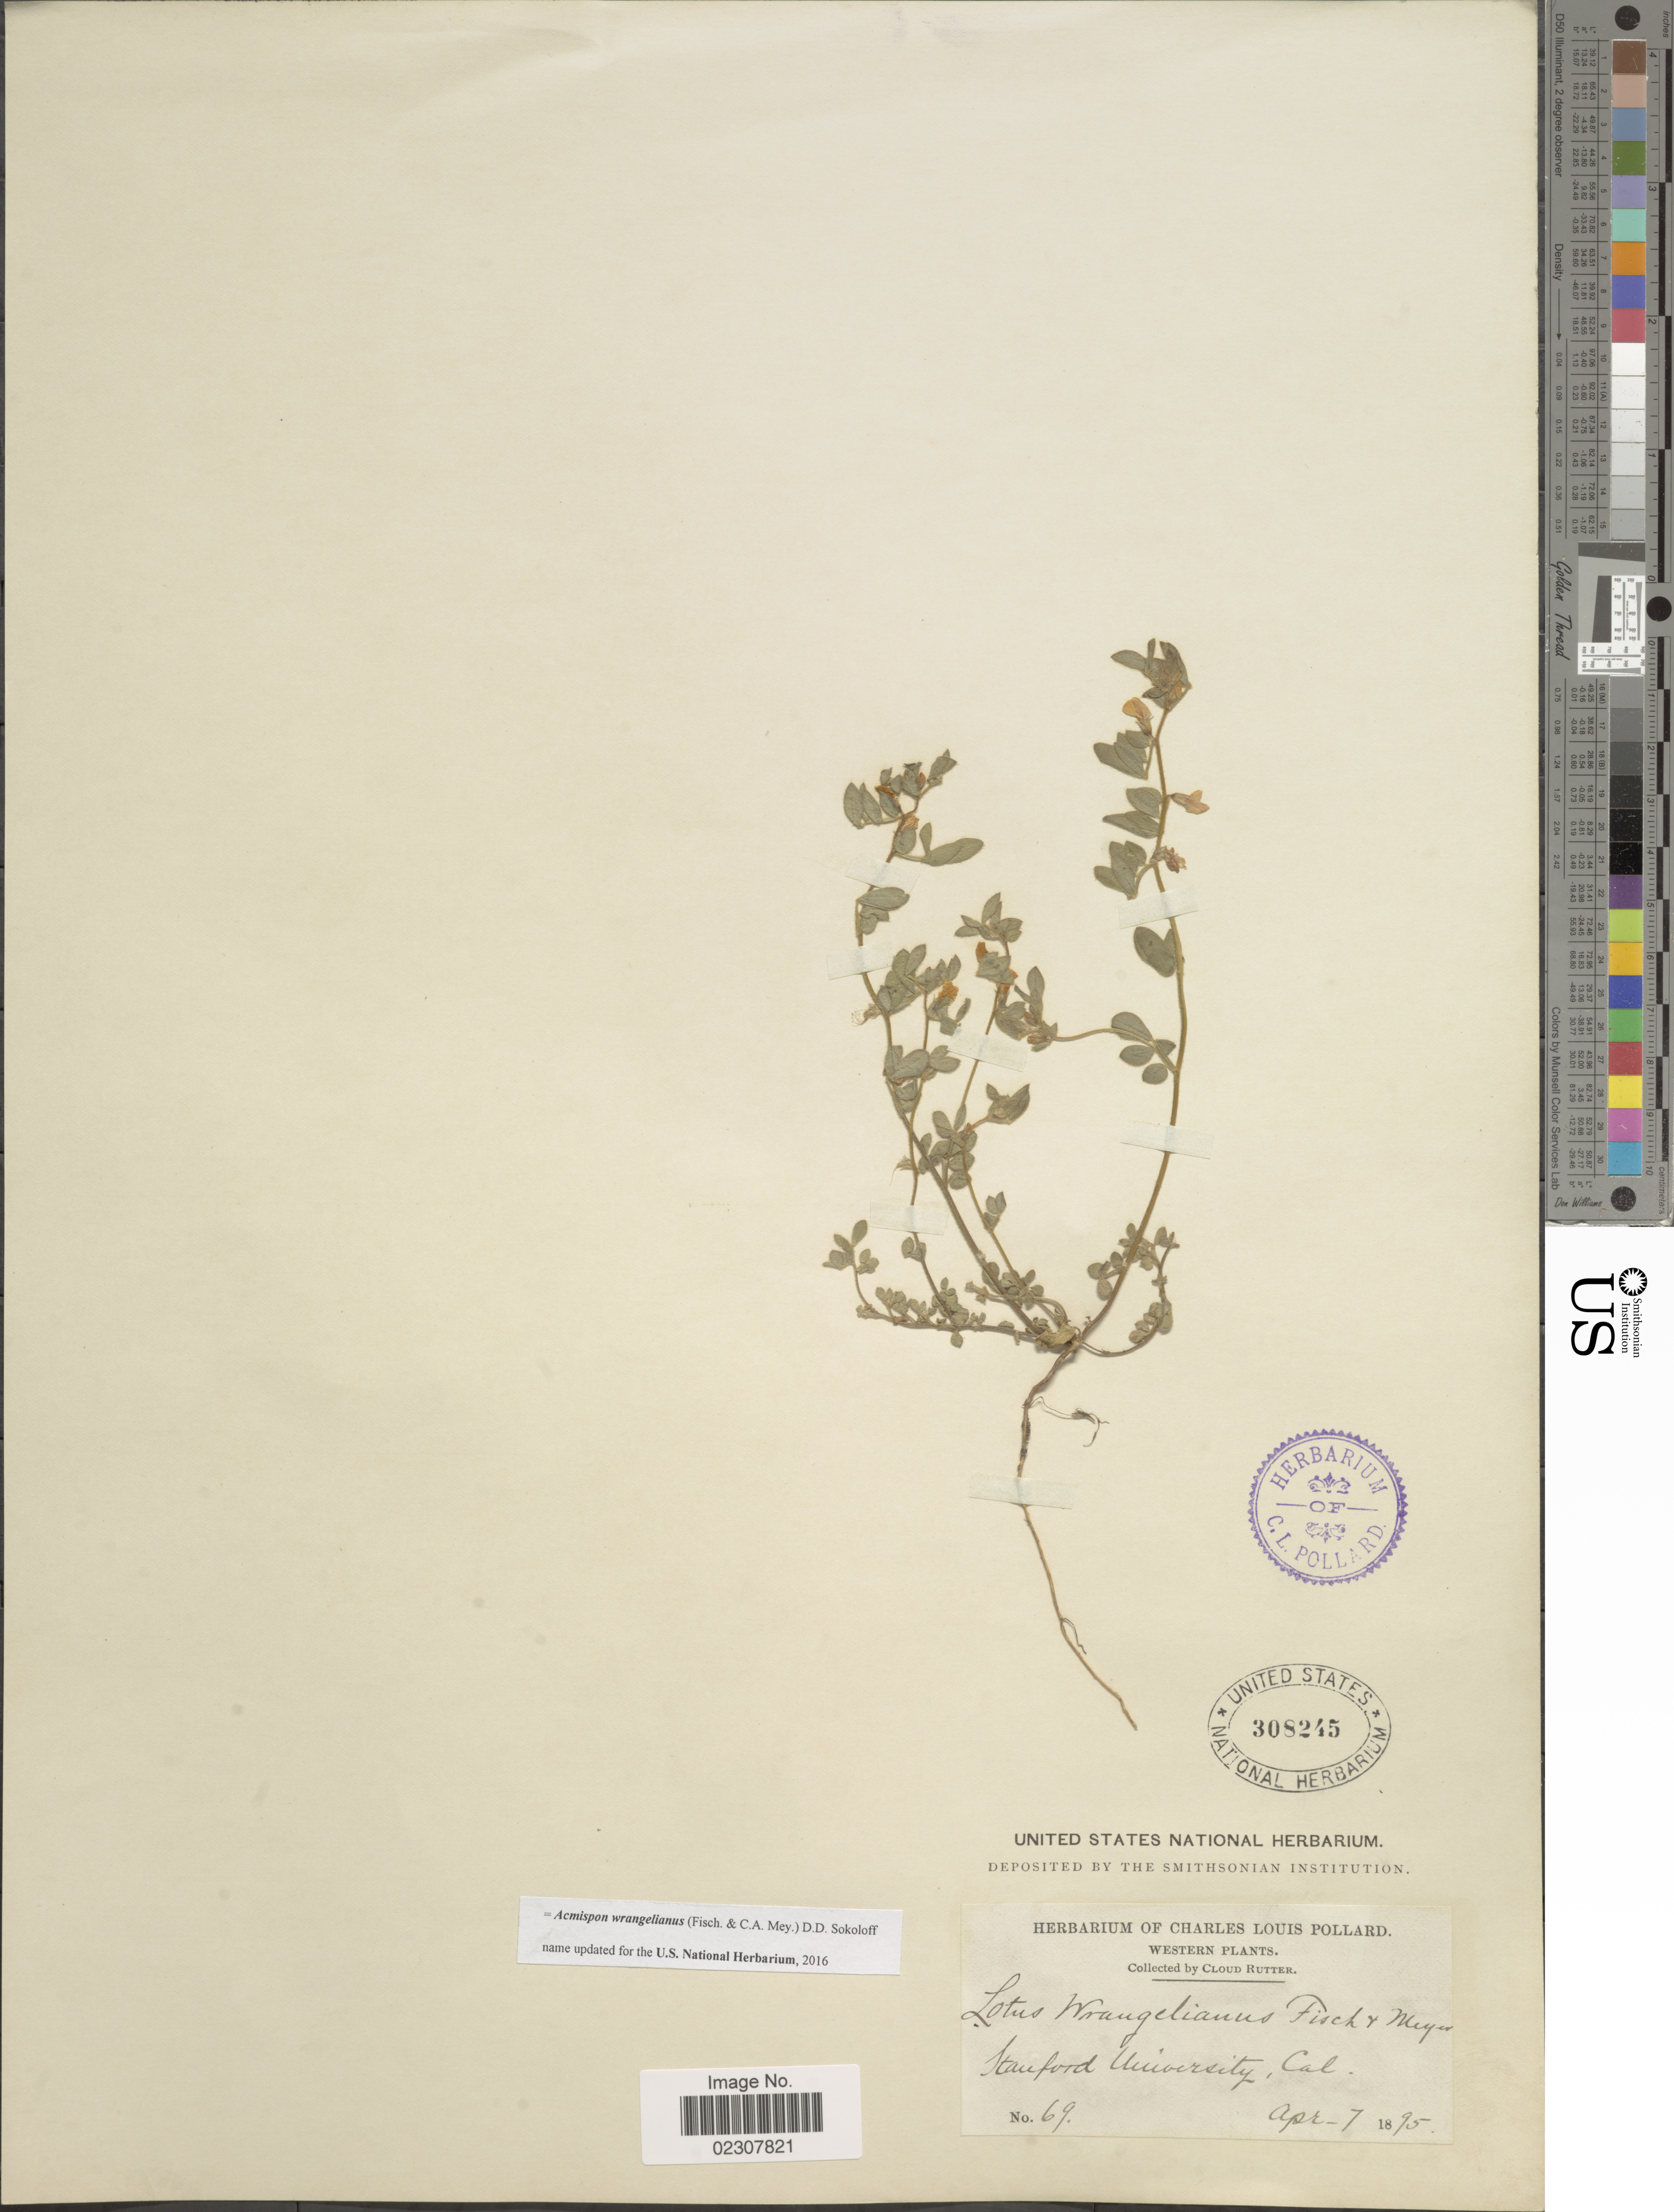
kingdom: Plantae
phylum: Tracheophyta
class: Magnoliopsida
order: Fabales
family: Fabaceae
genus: Acmispon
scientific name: Acmispon wrangelianus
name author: (Fisch. & C.A. Mey.) D.D. Sokoloff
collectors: C. Rutter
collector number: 69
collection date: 1895-04-07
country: United States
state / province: California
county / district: Santa Clara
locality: Western, Stanford University.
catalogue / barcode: US 308245